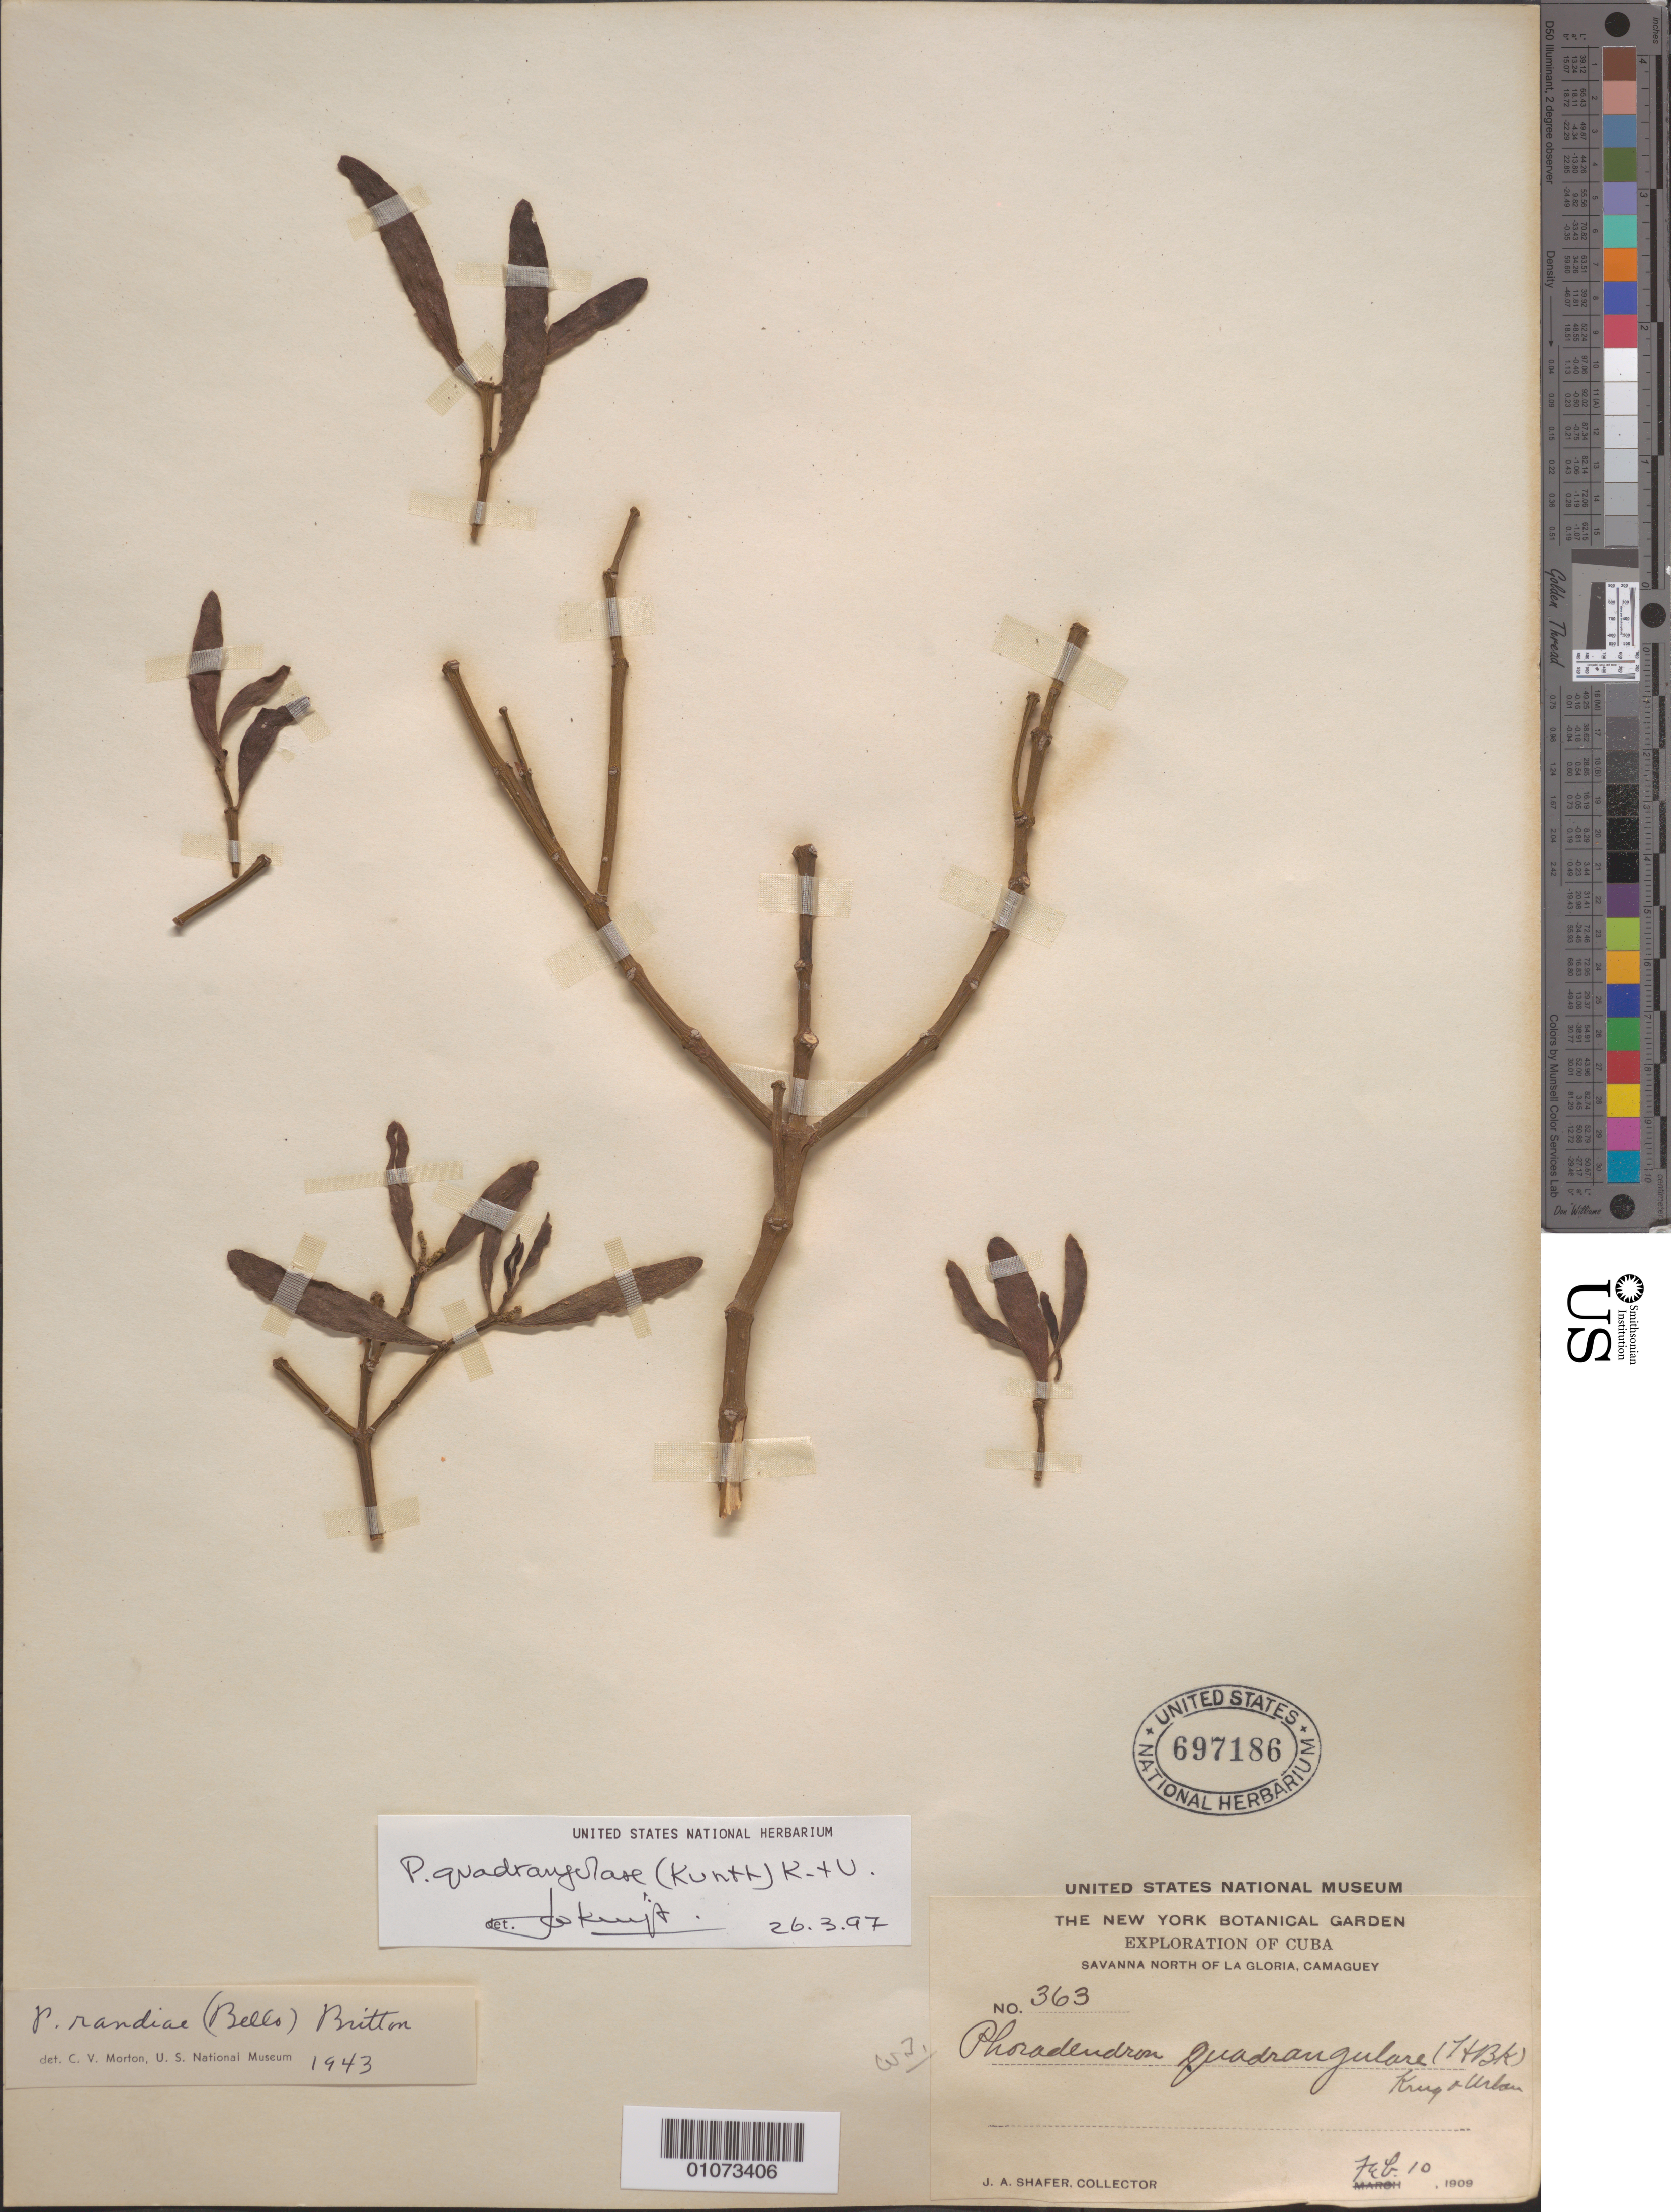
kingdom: Plantae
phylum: Tracheophyta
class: Magnoliopsida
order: Santalales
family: Viscaceae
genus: Phoradendron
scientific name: Phoradendron quadrangulare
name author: (Kunth) Griseb.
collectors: J. A. Shafer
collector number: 363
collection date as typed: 10 Feb 1909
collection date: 1909-02-10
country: Cuba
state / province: Camagüey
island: Cuba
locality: Camaguey, savanna N of La Gloria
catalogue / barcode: US 697186